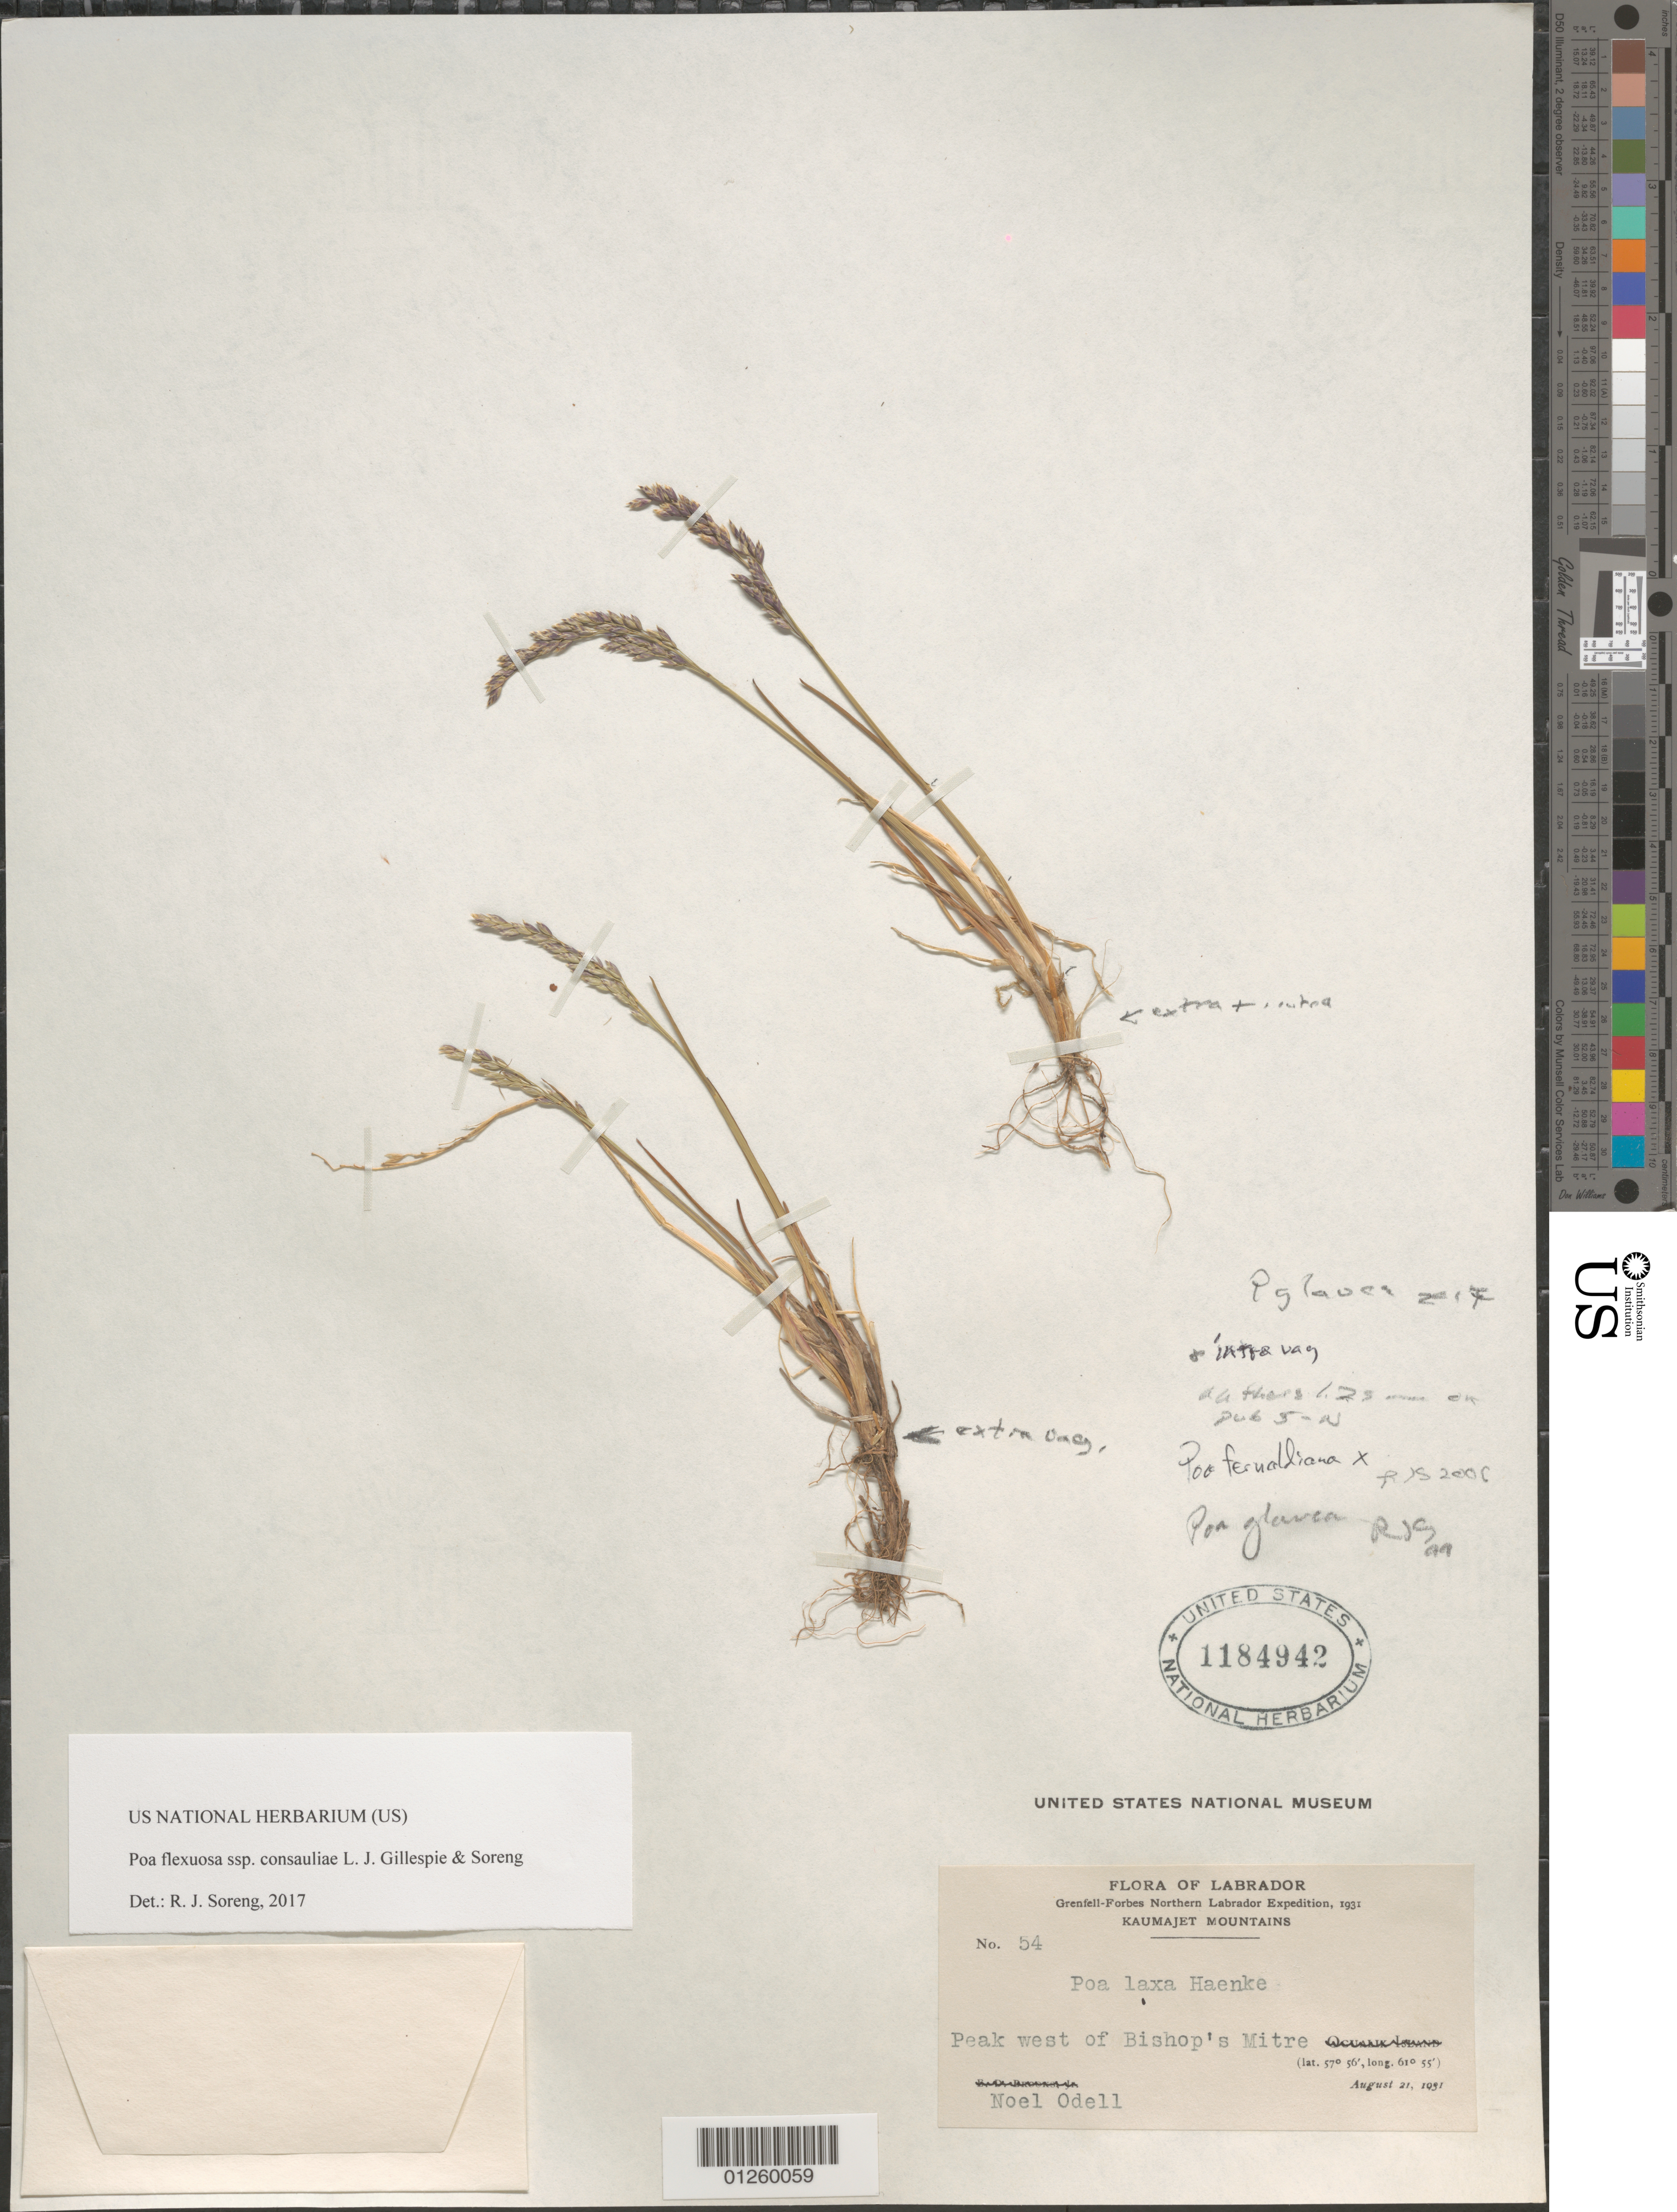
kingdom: Plantae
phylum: Tracheophyta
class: Liliopsida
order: Poales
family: Poaceae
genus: Poa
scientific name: Poa flexuosa Sm. subsp. consauliae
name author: L.J. Gillespie & Soreng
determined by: Soreng, Robert J., Research Associate (BOT), Smithsonian Institution - National Museum of Natural History (UNITED STATES)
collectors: N. Odell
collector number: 54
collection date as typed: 1931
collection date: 1931-08-21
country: Canada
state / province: Newfoundland and Labrador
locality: Kaumajet Mountains, peak west of Bishop's Mitre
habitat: Arctic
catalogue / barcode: US 1184942